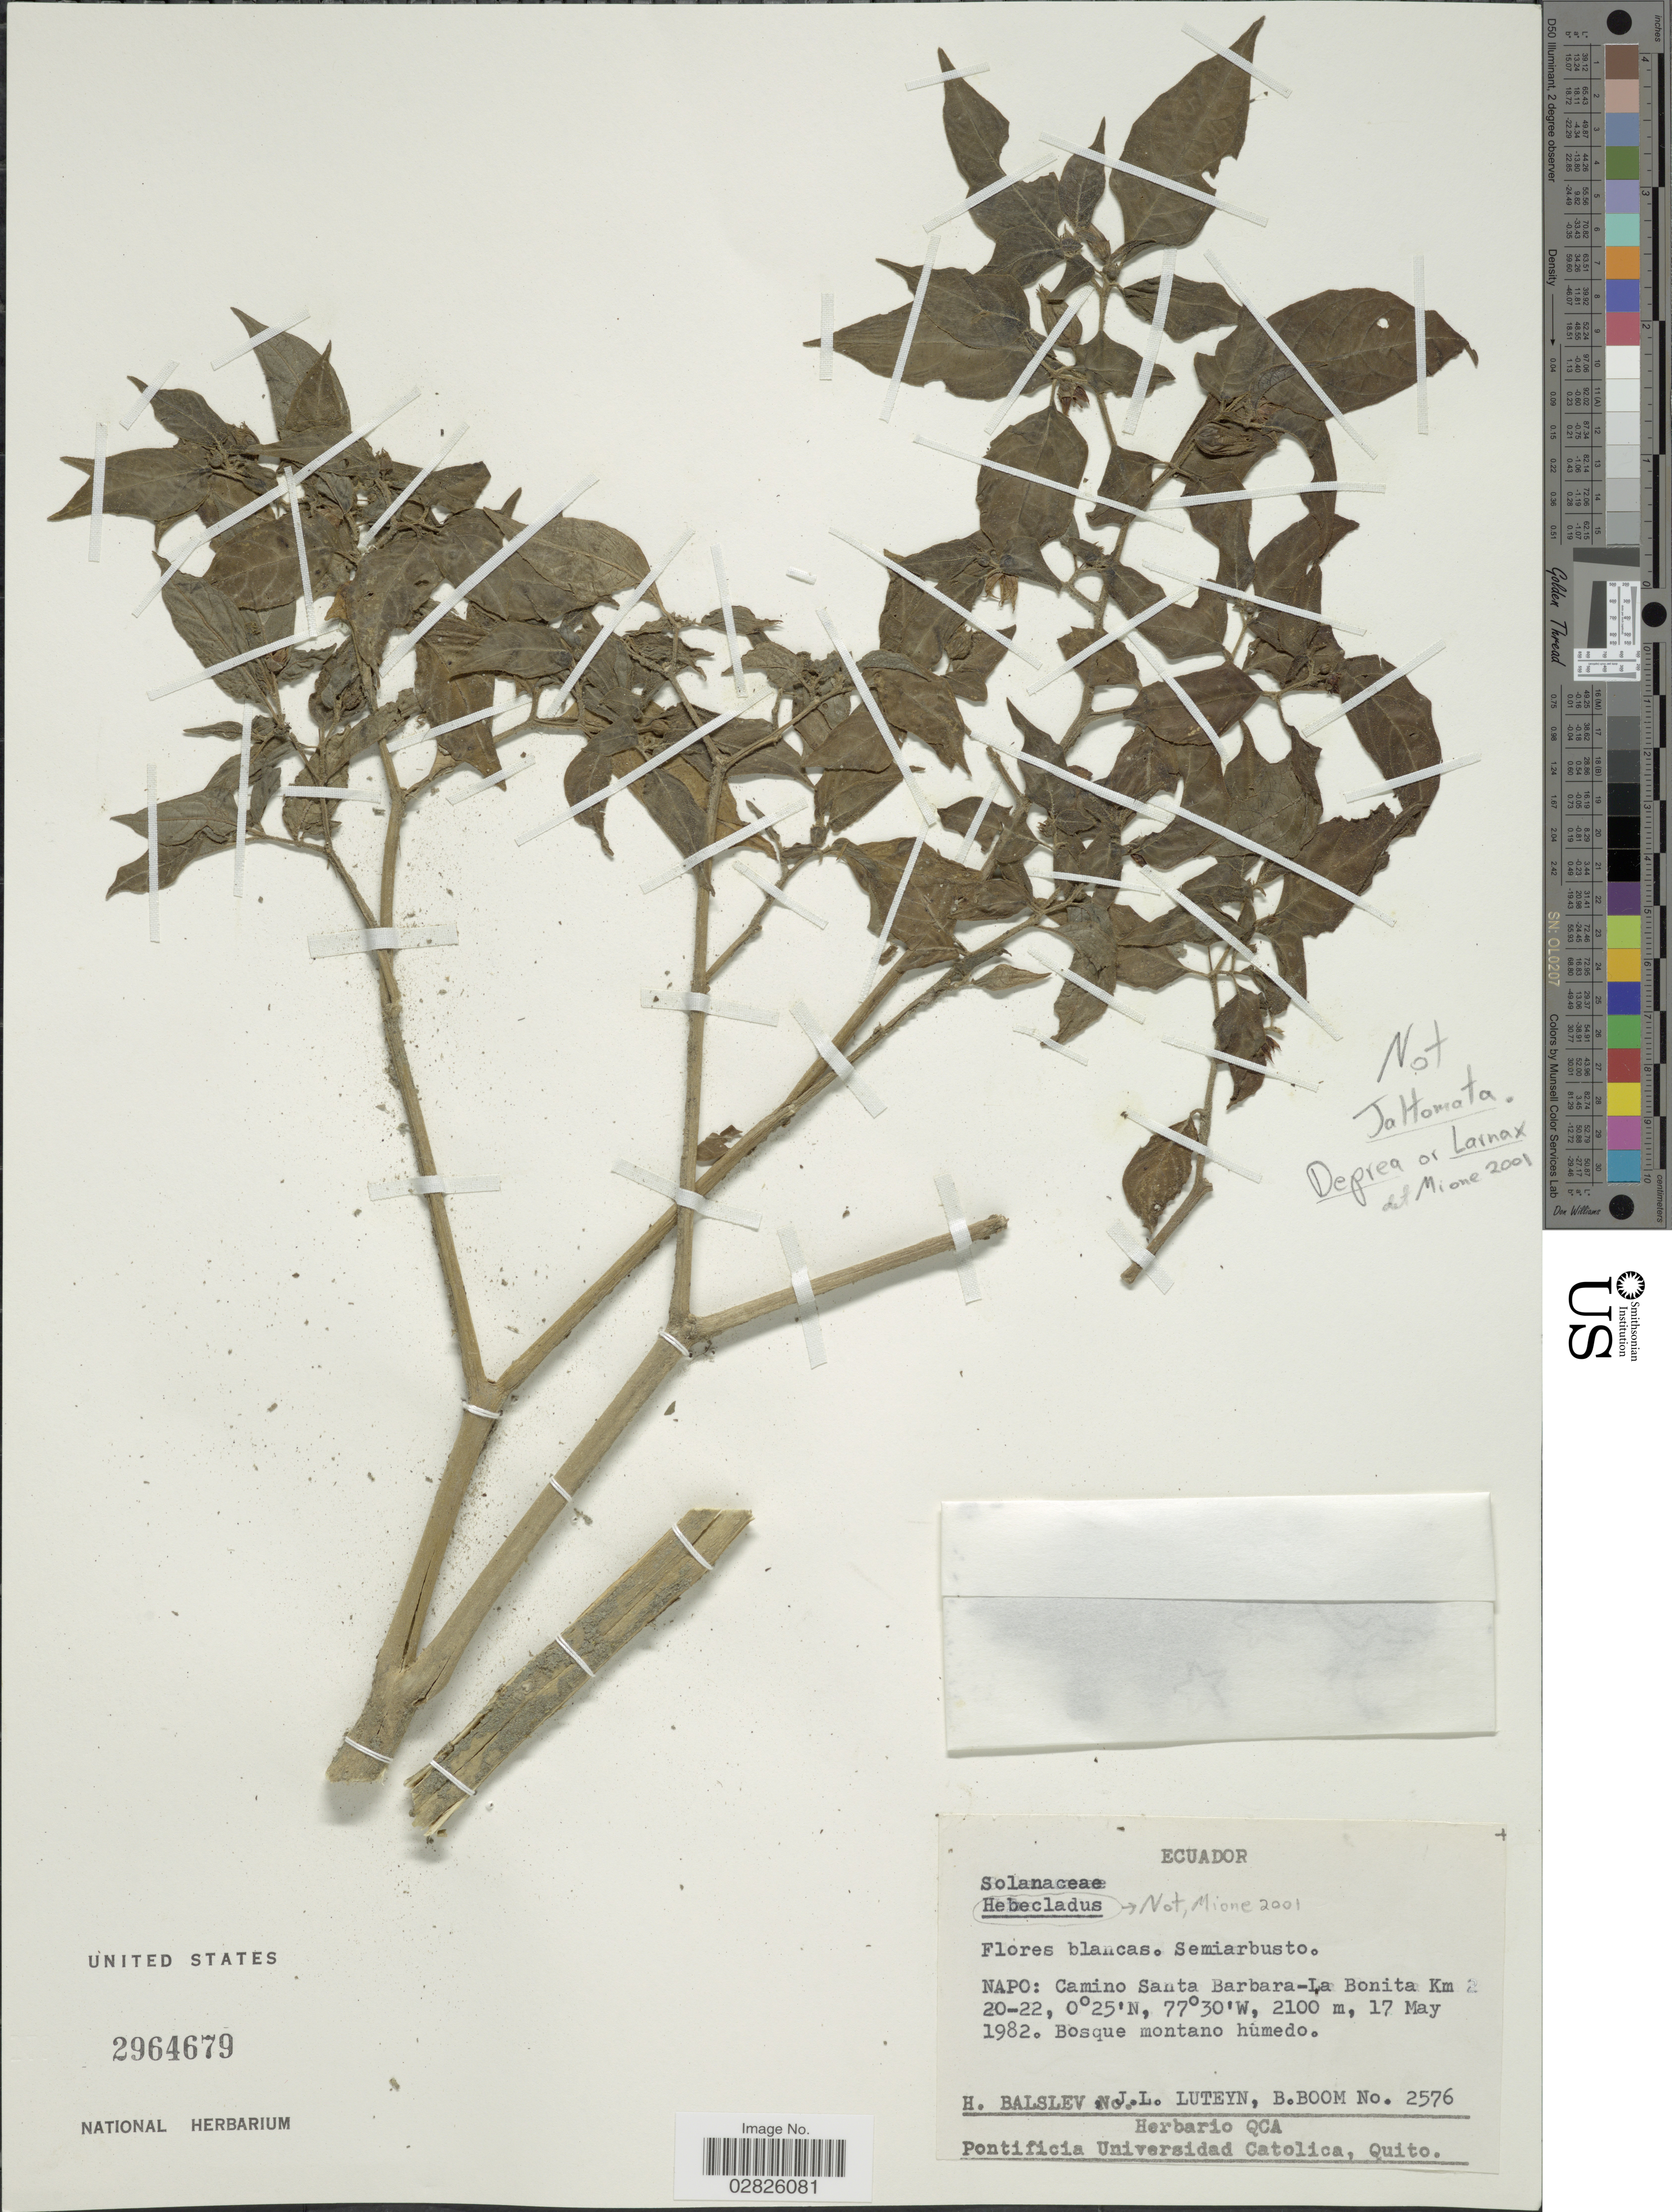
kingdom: Plantae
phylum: Tracheophyta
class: Magnoliopsida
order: Solanales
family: Solanaceae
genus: Deprea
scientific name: Deprea sp.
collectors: H. Balslev, J. L. Luteyn & B. M. Boom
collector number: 2576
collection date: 1982-05-17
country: Ecuador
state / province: Napo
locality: Camino Santa Barbara-La Bonita Km 20-22.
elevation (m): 2100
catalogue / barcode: US 2964679